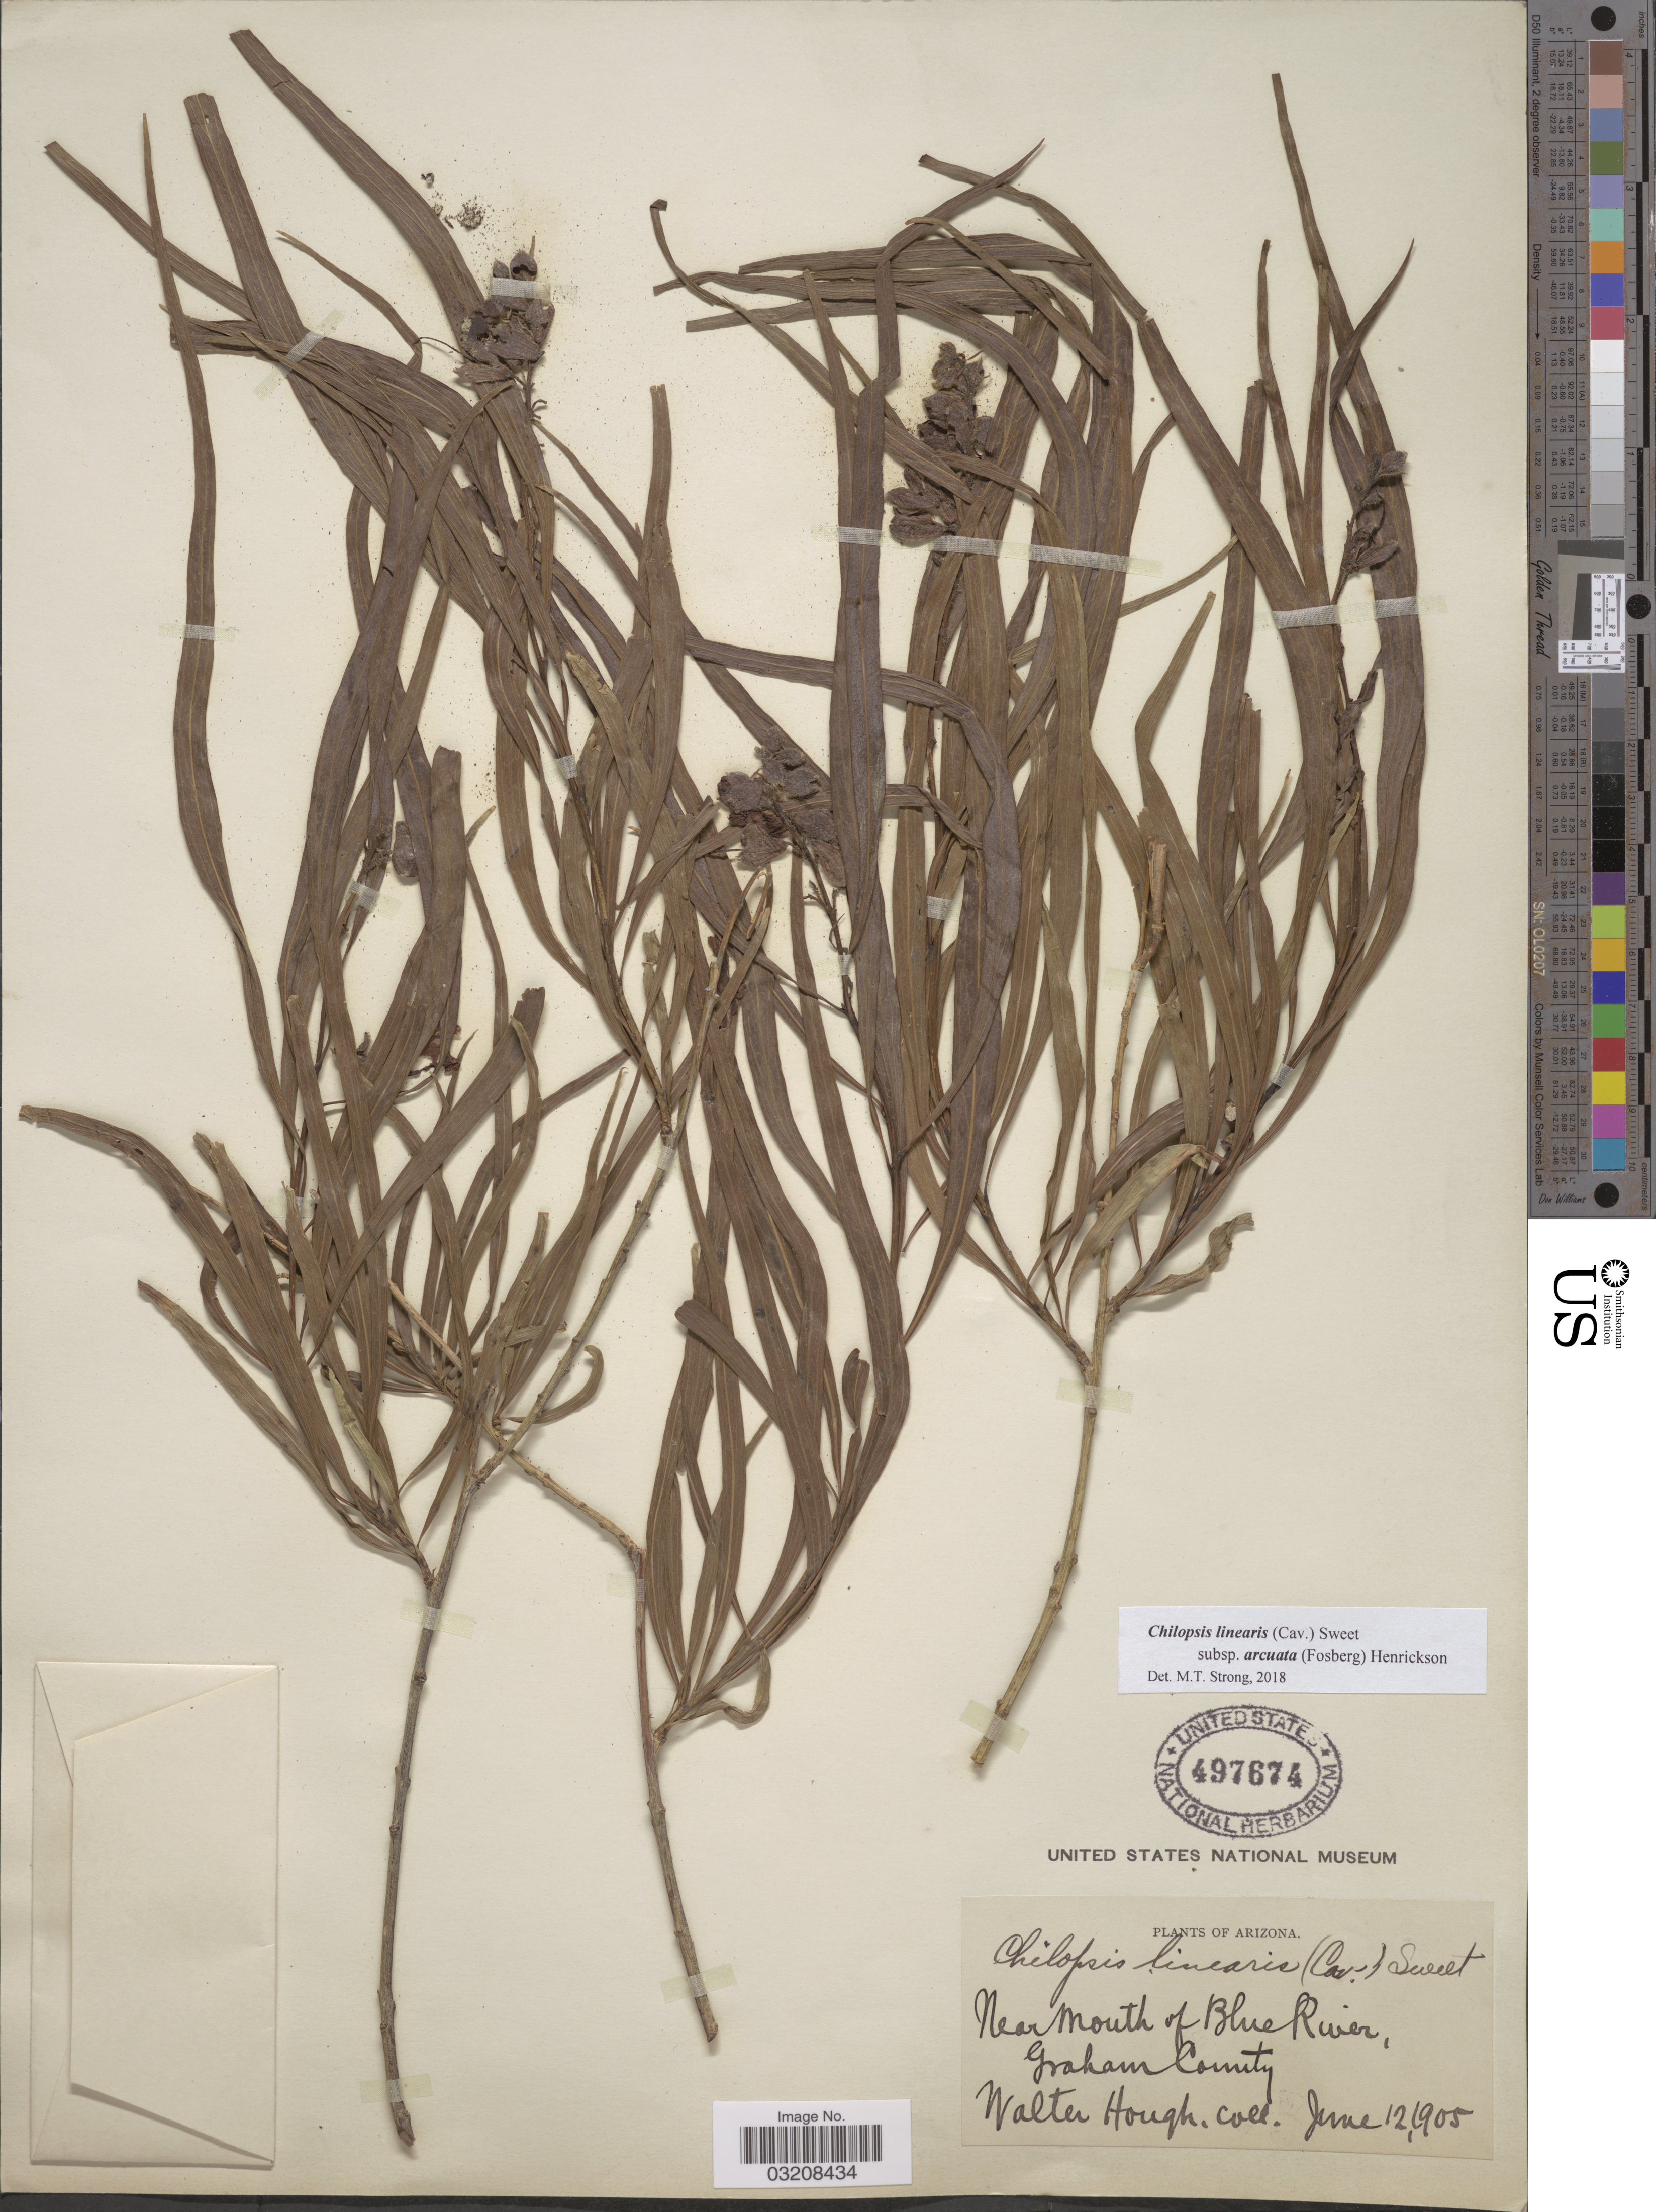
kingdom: Plantae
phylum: Tracheophyta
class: Magnoliopsida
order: Lamiales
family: Bignoniaceae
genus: Chilopsis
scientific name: Chilopsis linearis subsp. arcuata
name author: (Fosberg) Henrickson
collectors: W. Hough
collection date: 1905-06-12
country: United States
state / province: Arizona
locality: Near mouth of Blue River, Graham County.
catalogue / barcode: US 497674